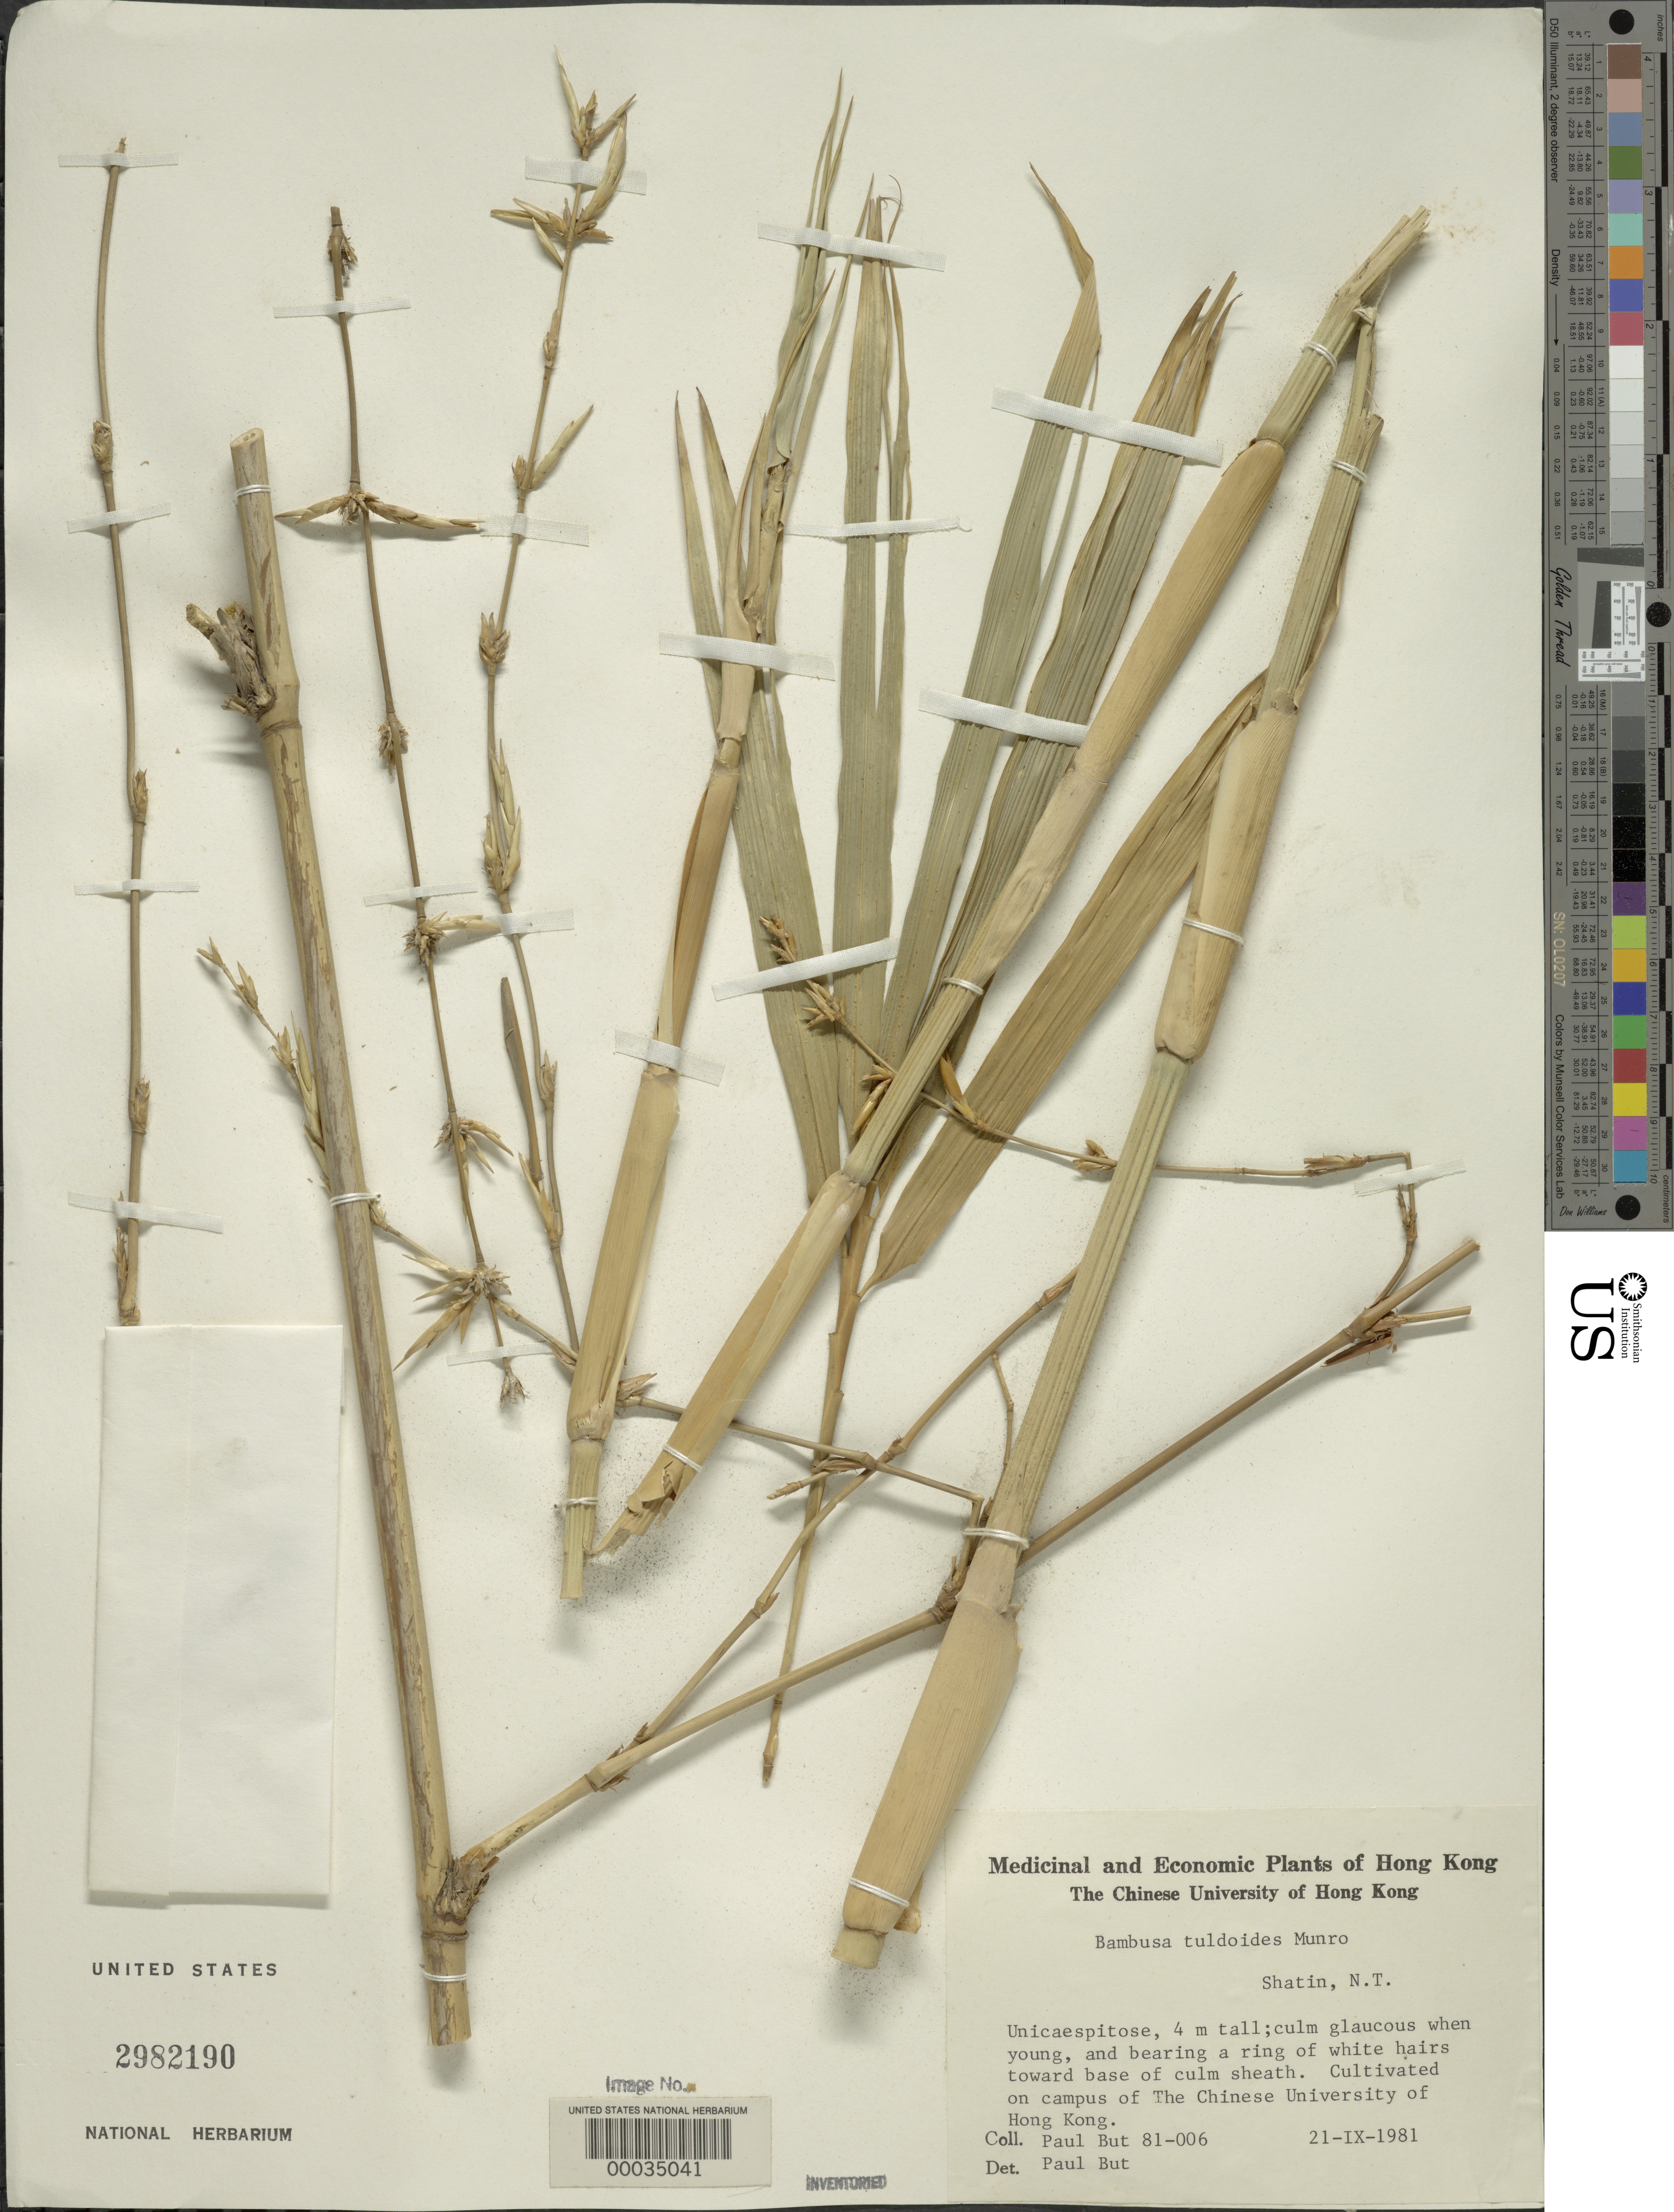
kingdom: Plantae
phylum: Tracheophyta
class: Liliopsida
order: Poales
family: Poaceae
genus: Bambusa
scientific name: Bambusa tuldoides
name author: Munro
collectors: P. But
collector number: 81-006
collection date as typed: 21 Sep 1981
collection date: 1981-09-21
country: China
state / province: Hong Kong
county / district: New Territories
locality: Shatin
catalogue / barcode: US 2982190